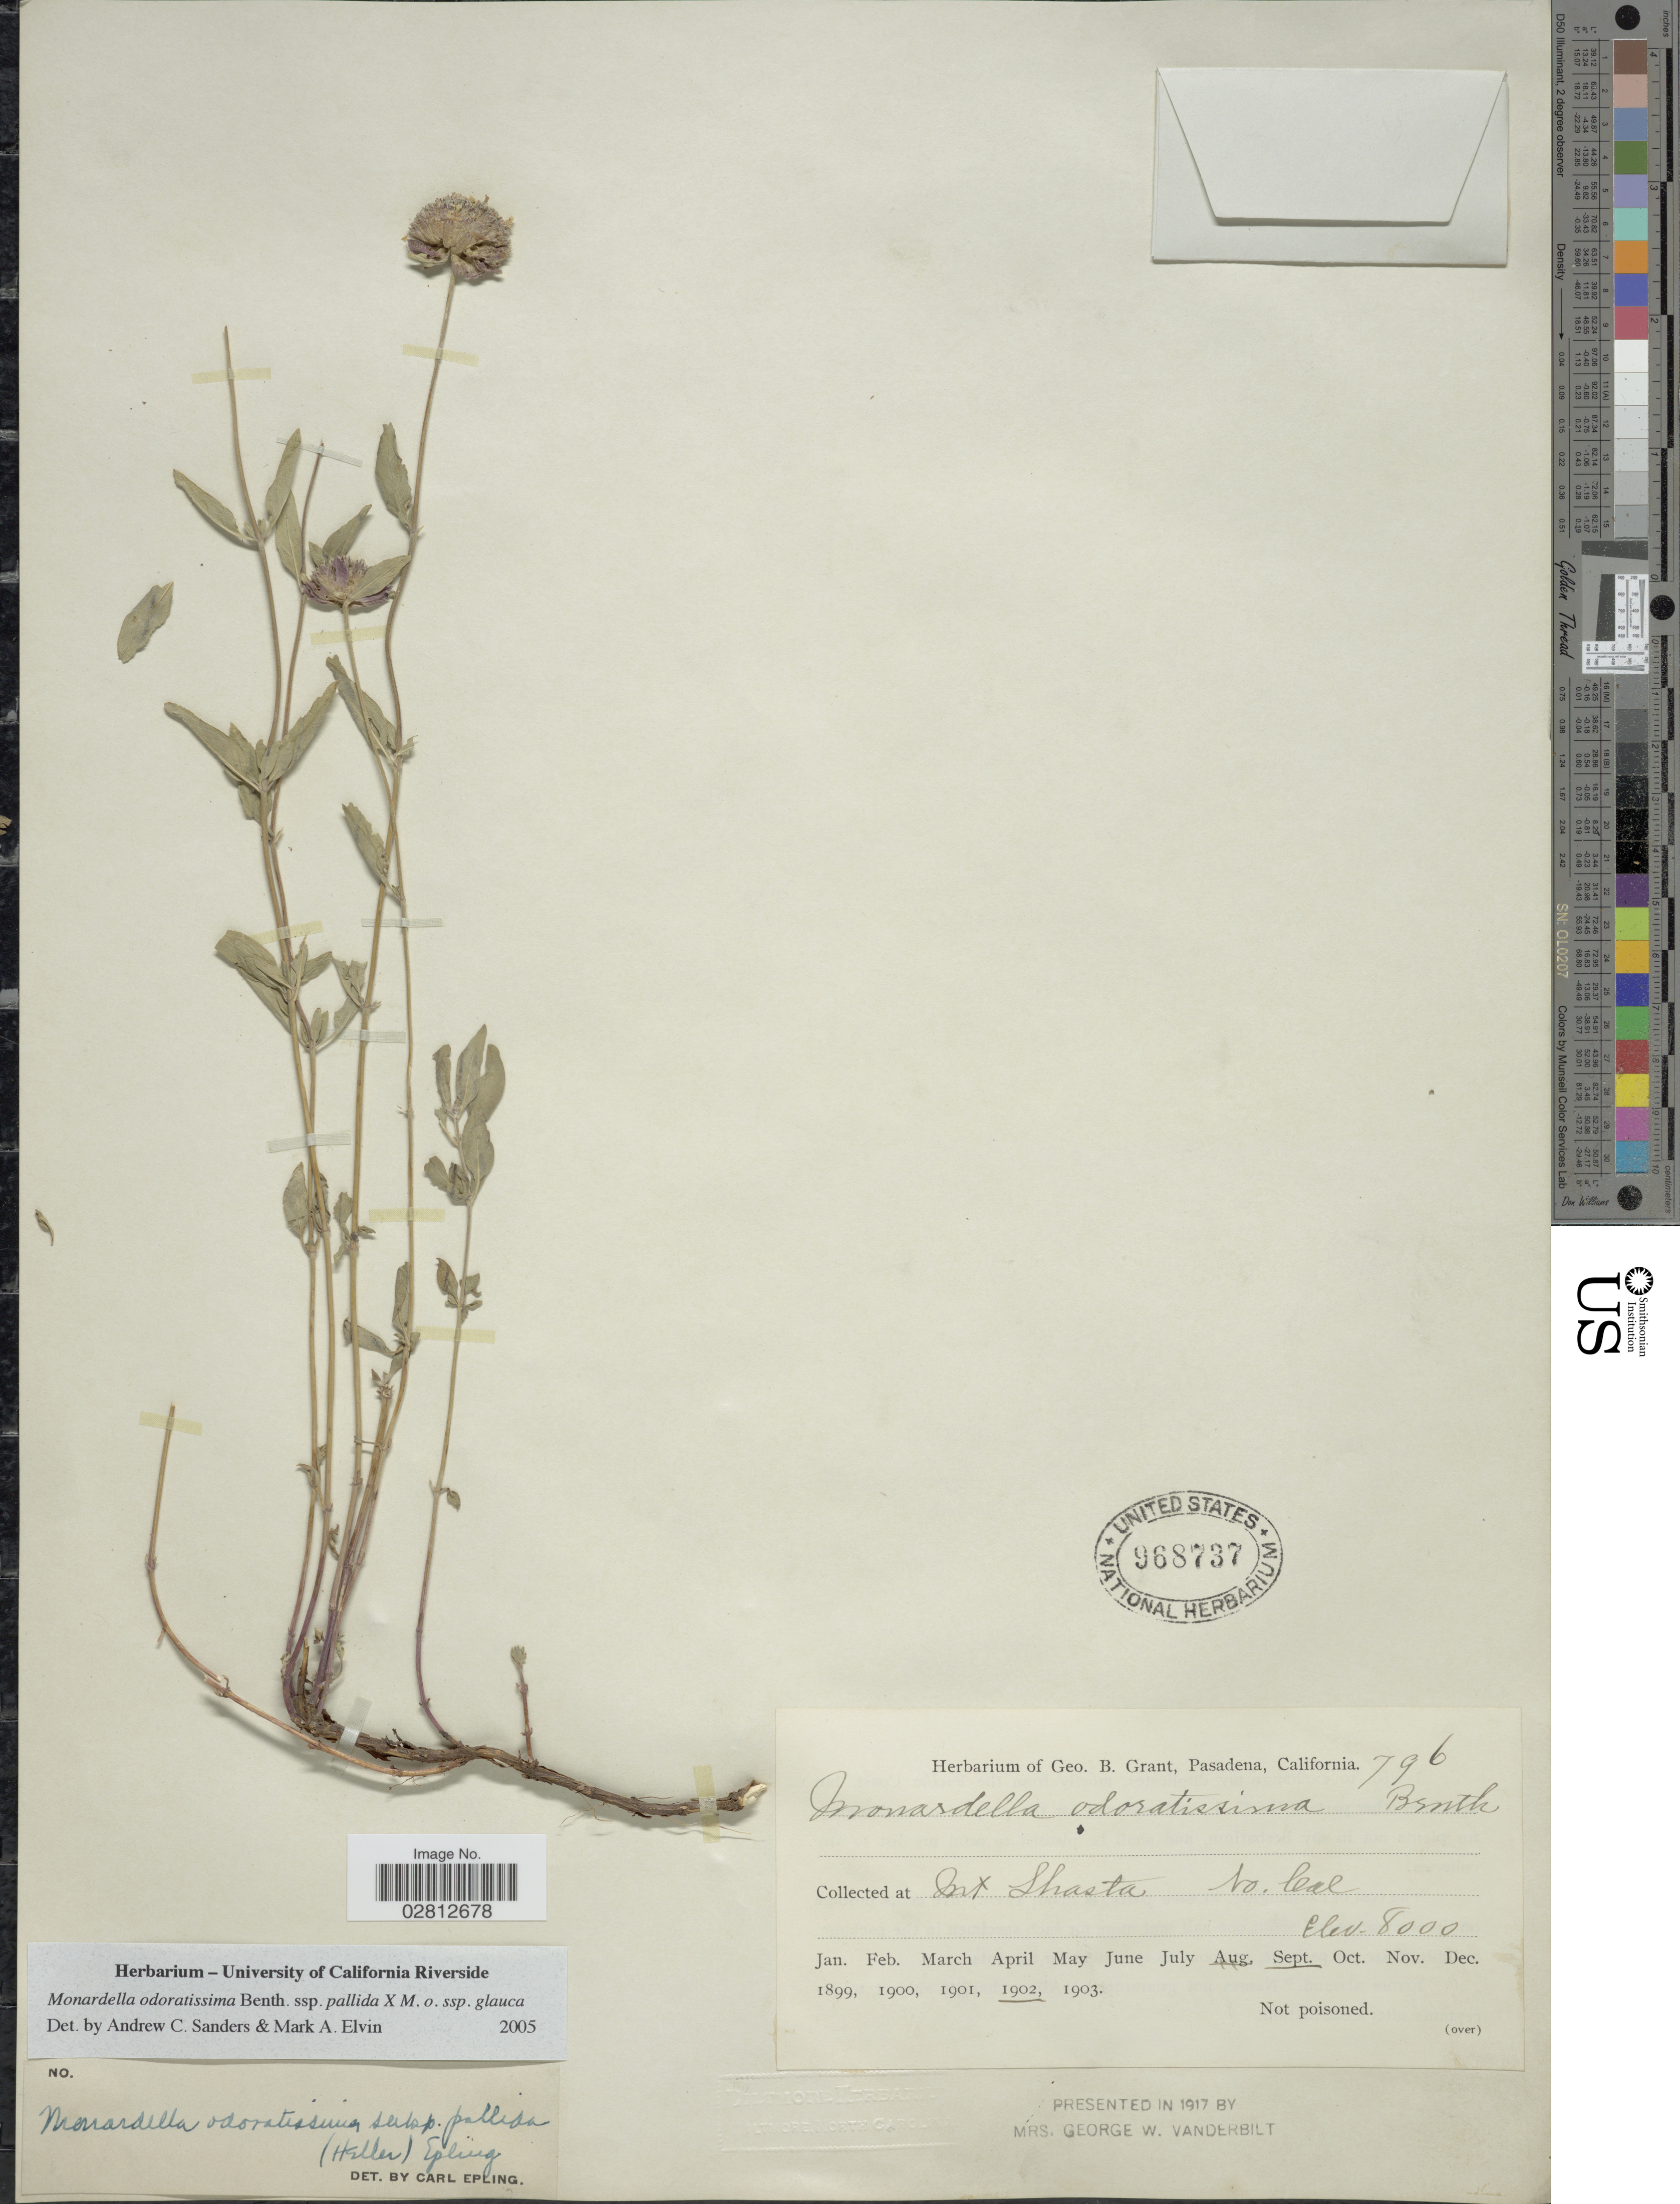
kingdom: Plantae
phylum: Tracheophyta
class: Magnoliopsida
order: Lamiales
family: Lamiaceae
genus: Monardella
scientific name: Monardella odoratissima subsp. pallida x M. odoratissima subsp. obispoensis (Hoover) Brunell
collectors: ex herb. Geo. B. Grant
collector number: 796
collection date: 1902-09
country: United States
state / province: California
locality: Mt Shasta, No. Cal.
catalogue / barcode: US 968737